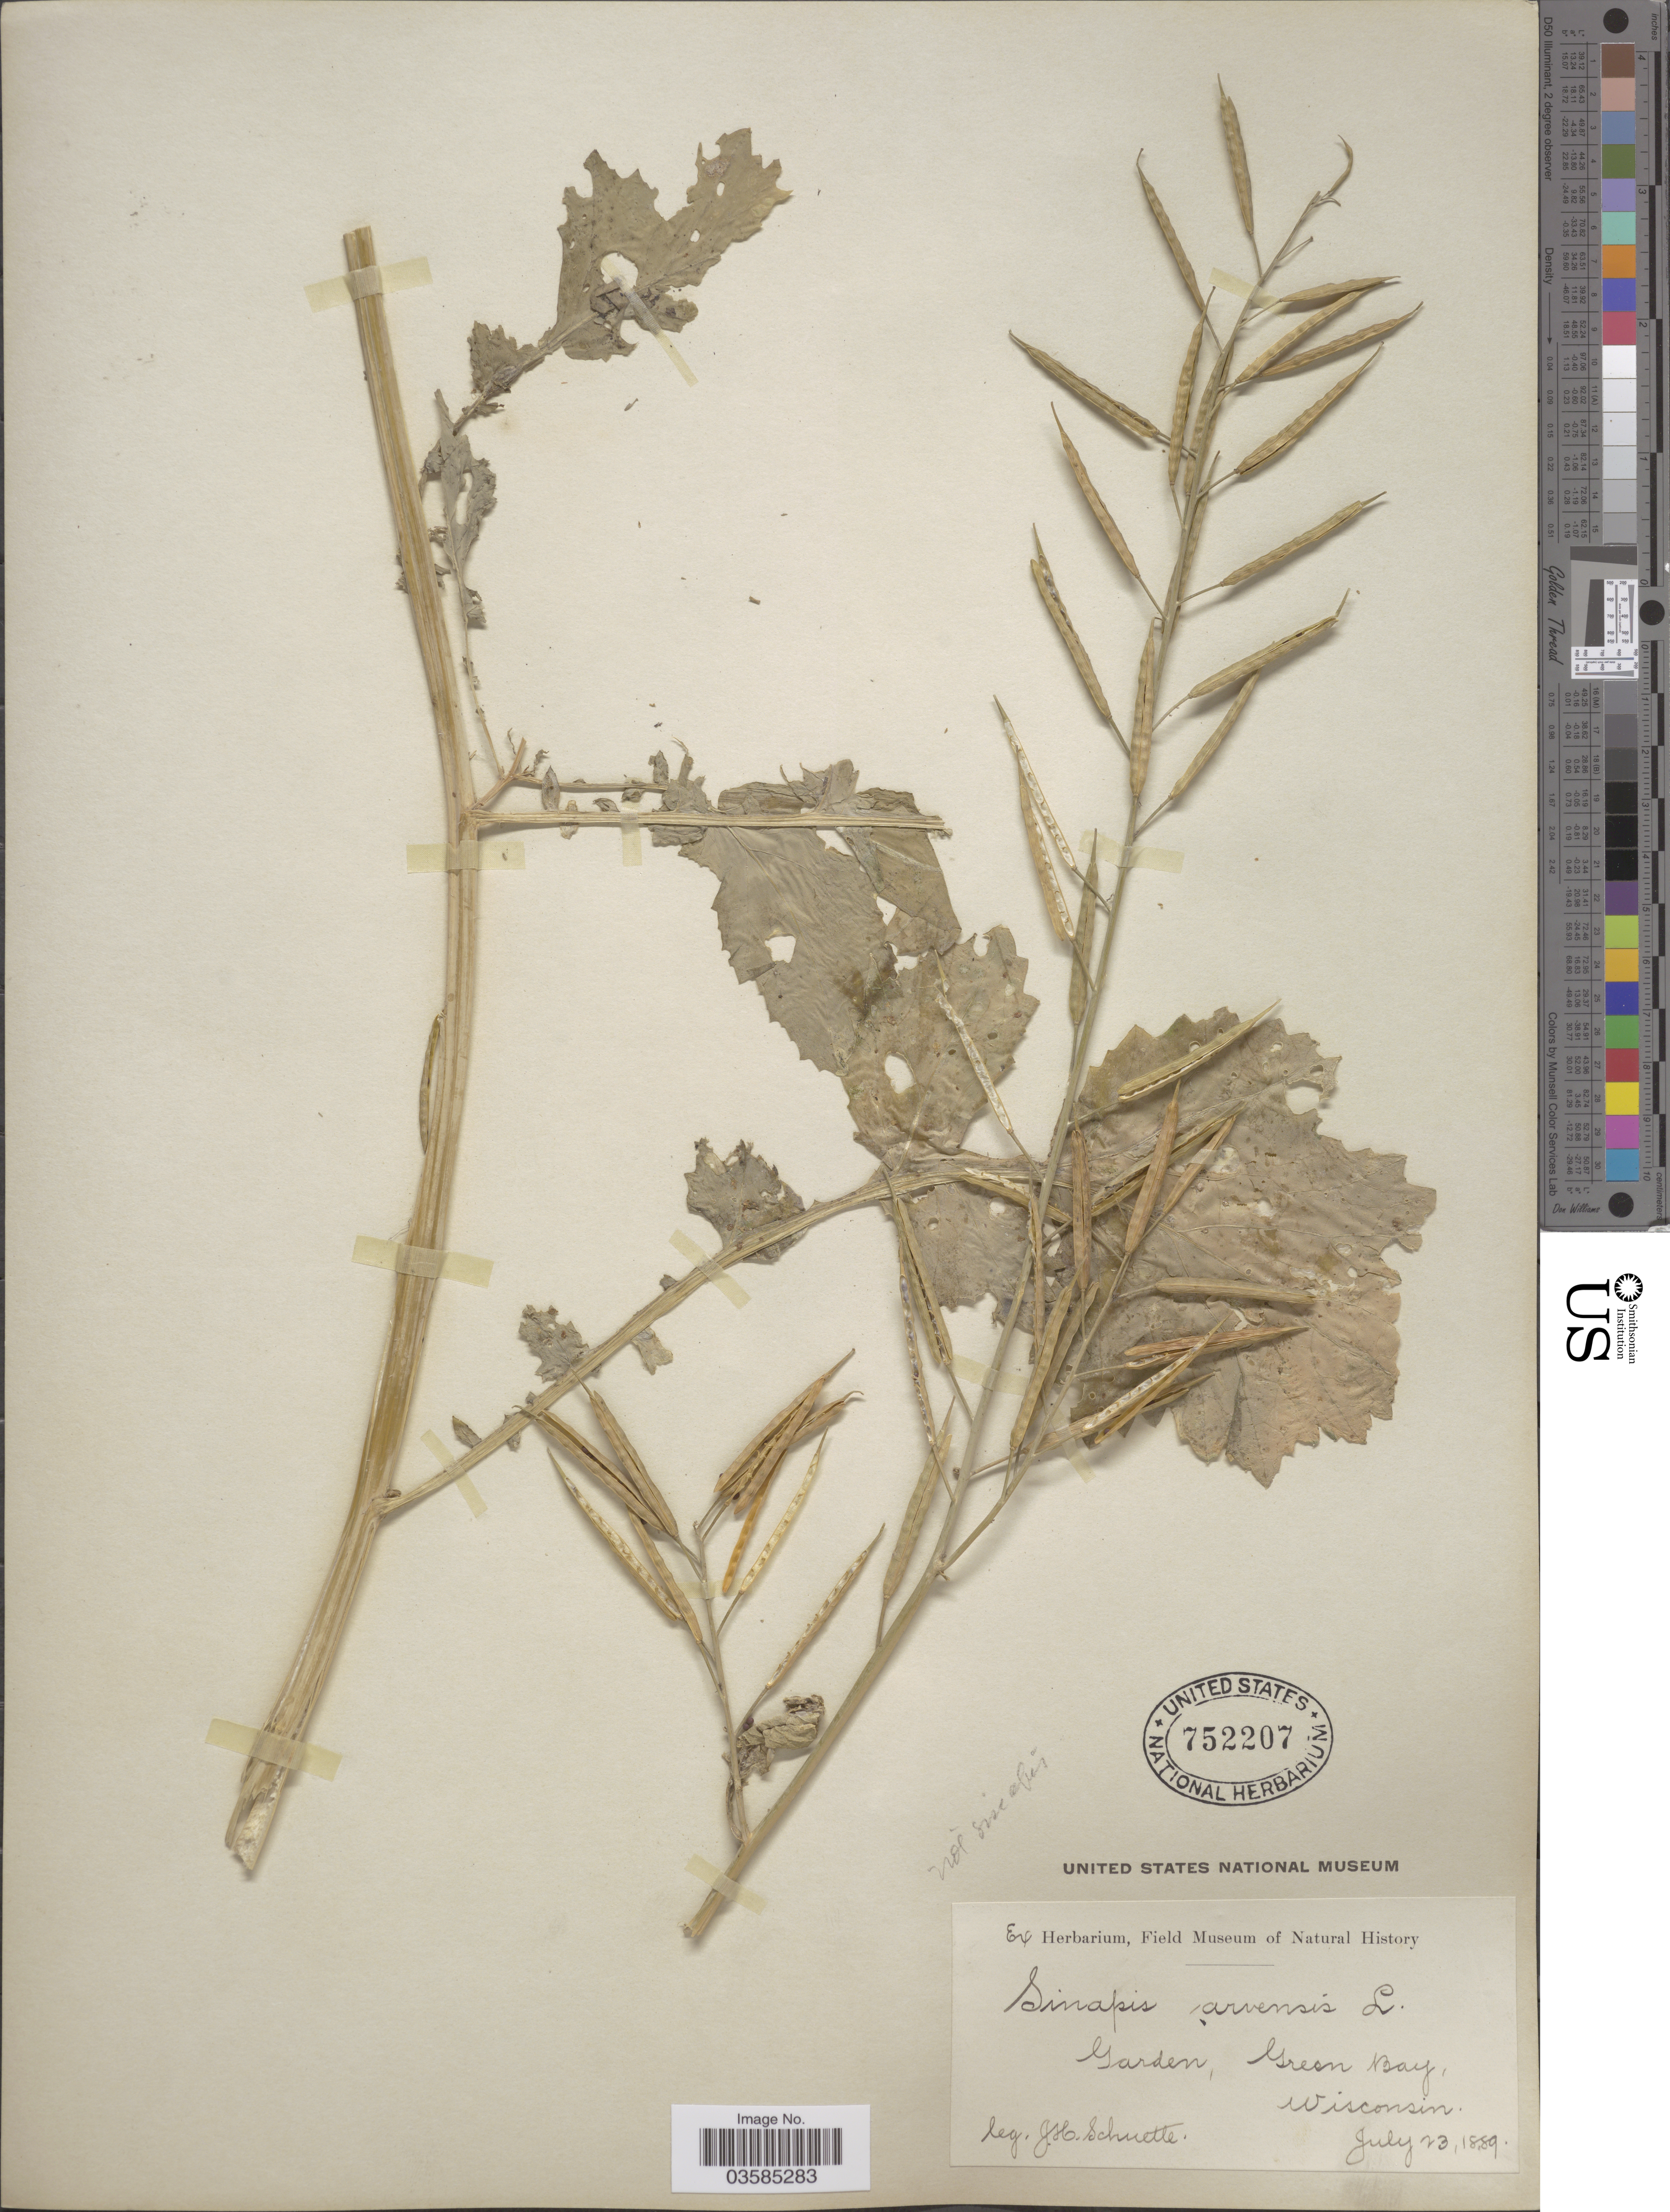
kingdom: Plantae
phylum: Tracheophyta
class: Magnoliopsida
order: Brassicales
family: Brassicaceae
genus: Brassica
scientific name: Brassica sp.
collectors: J. H. Schuette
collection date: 1889-07-23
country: United States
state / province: Wisconsin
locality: Garden, Green Bay.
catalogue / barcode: US 752207